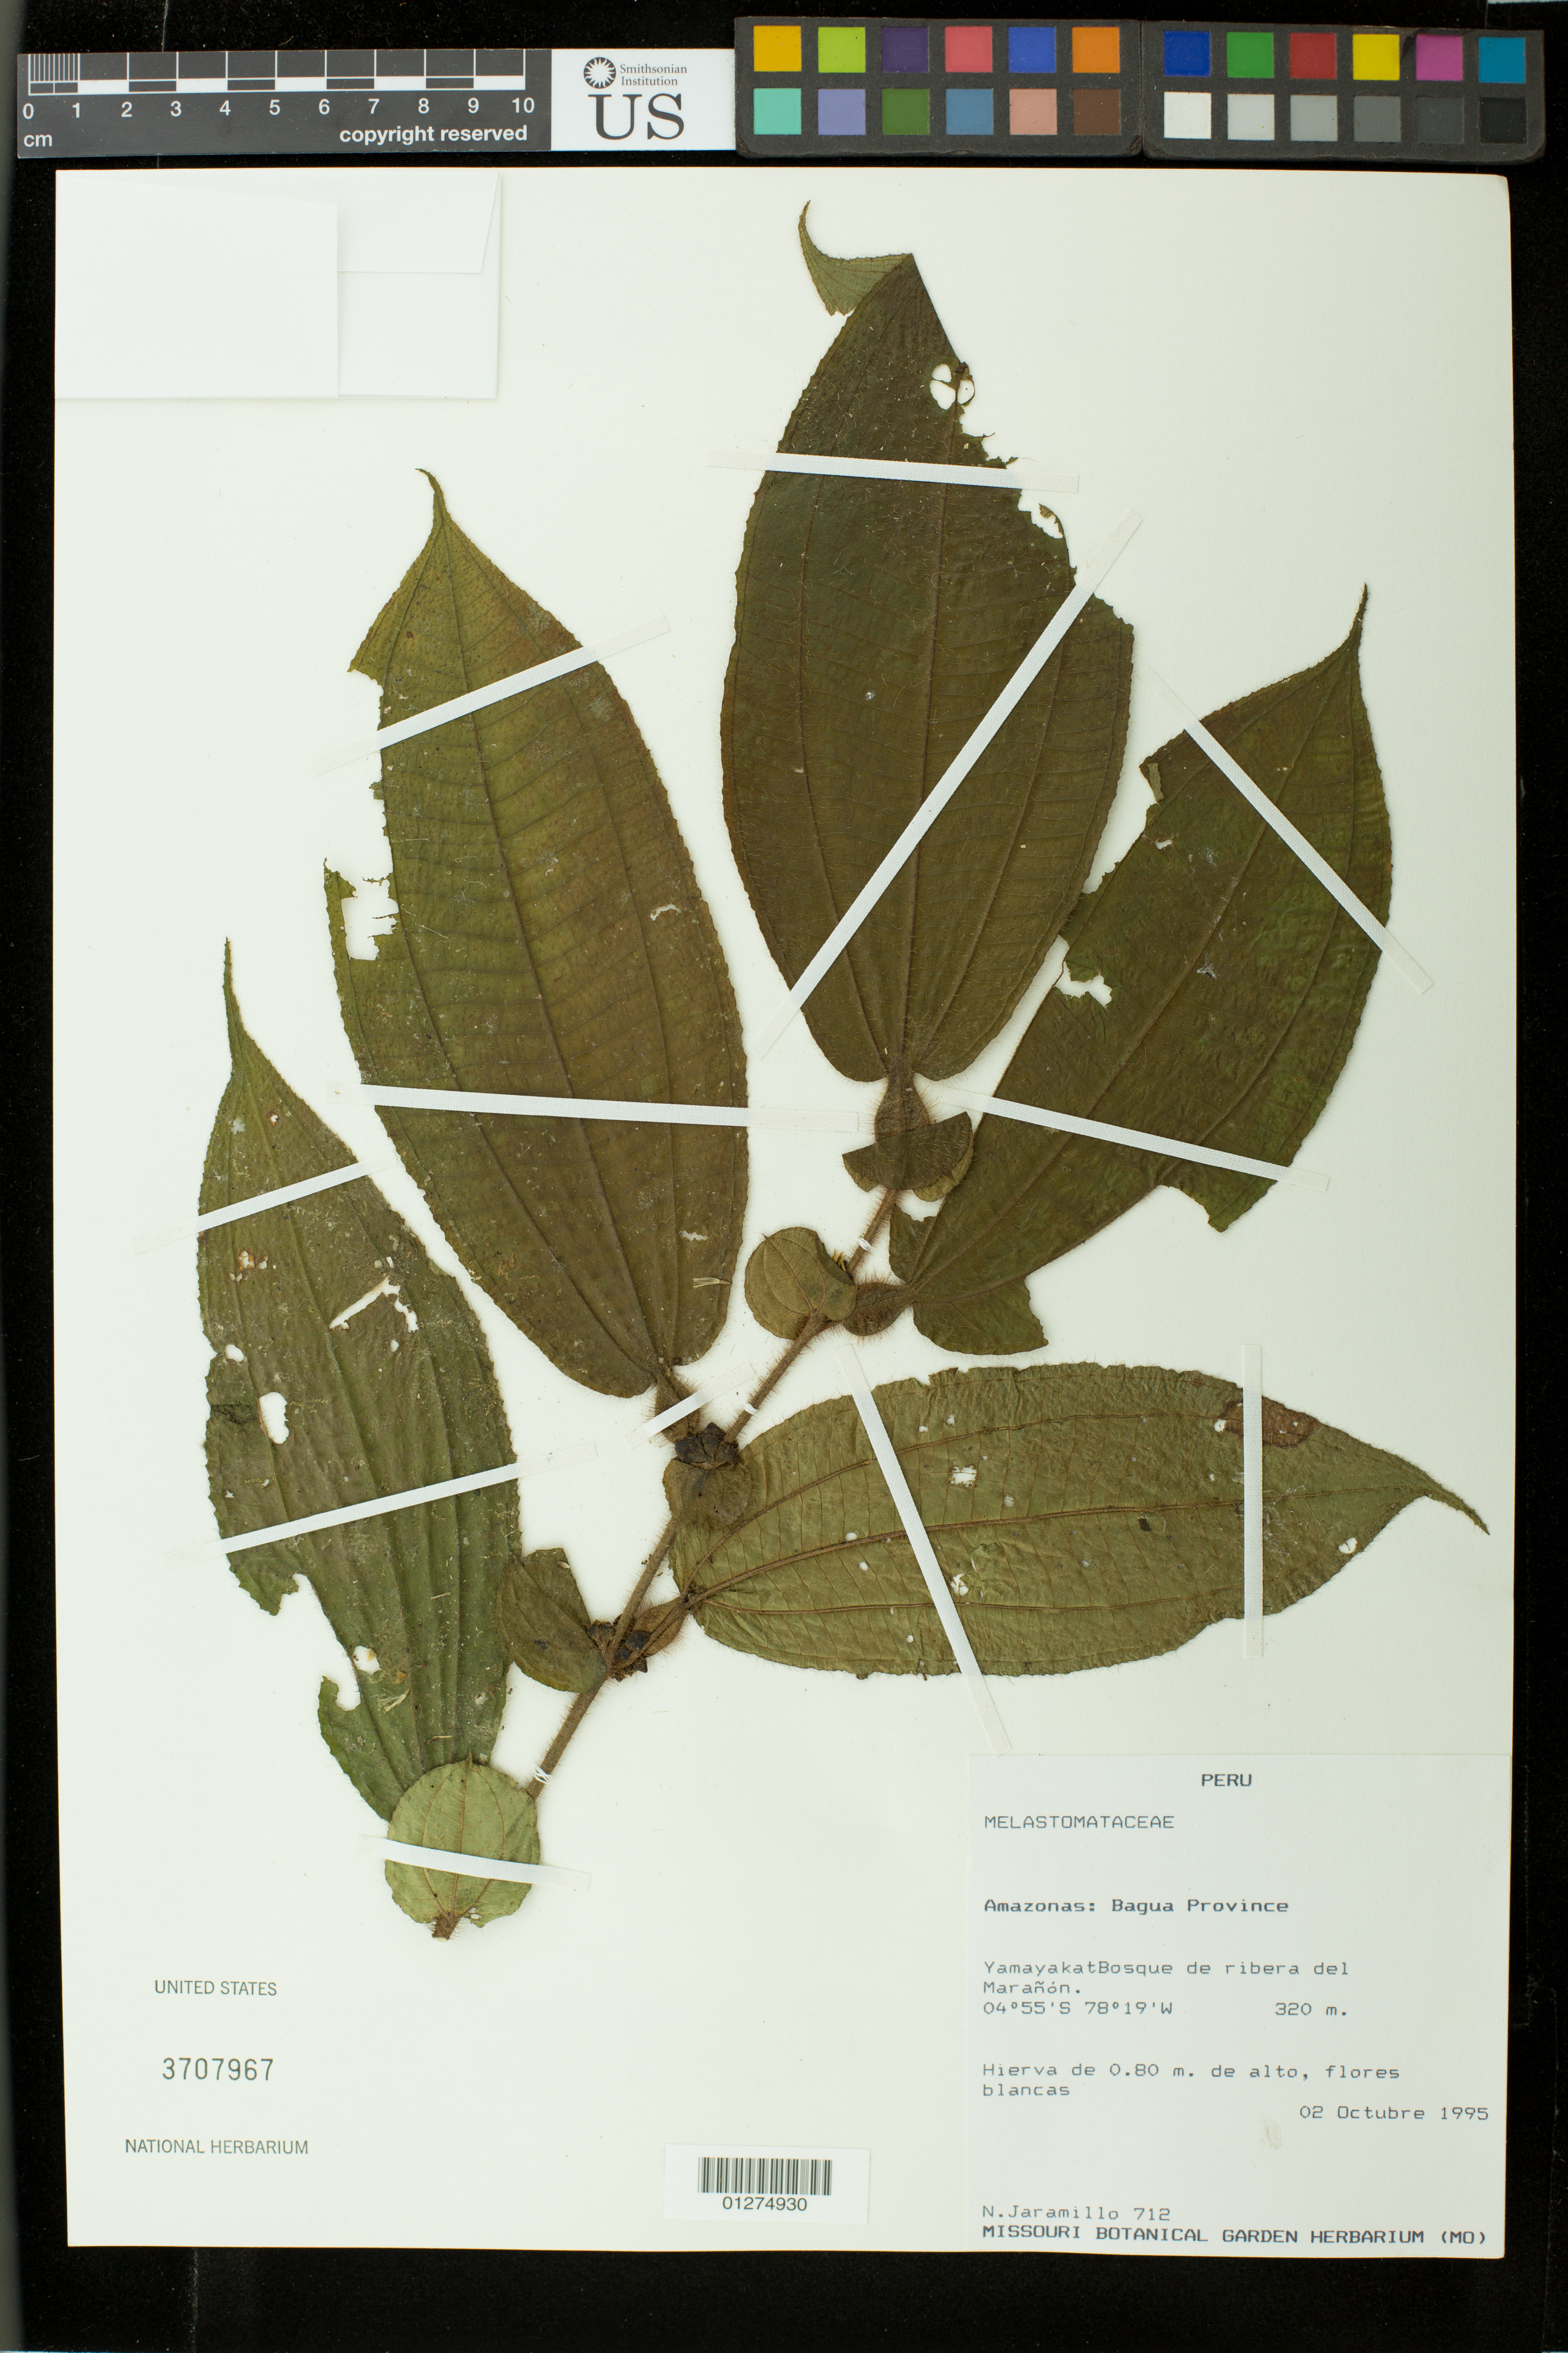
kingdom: Plantae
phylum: Tracheophyta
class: Magnoliopsida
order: Myrtales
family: Melastomataceae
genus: Clidemia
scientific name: Clidemia inobsepta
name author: Wurdack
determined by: Michelangeli, F. A.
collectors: N. Jaramillo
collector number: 712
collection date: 1995-10-02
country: Peru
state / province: Amazonas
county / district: Bagua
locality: Yamayakat Bosque de ribera del Maranon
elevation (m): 320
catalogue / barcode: US 3707967